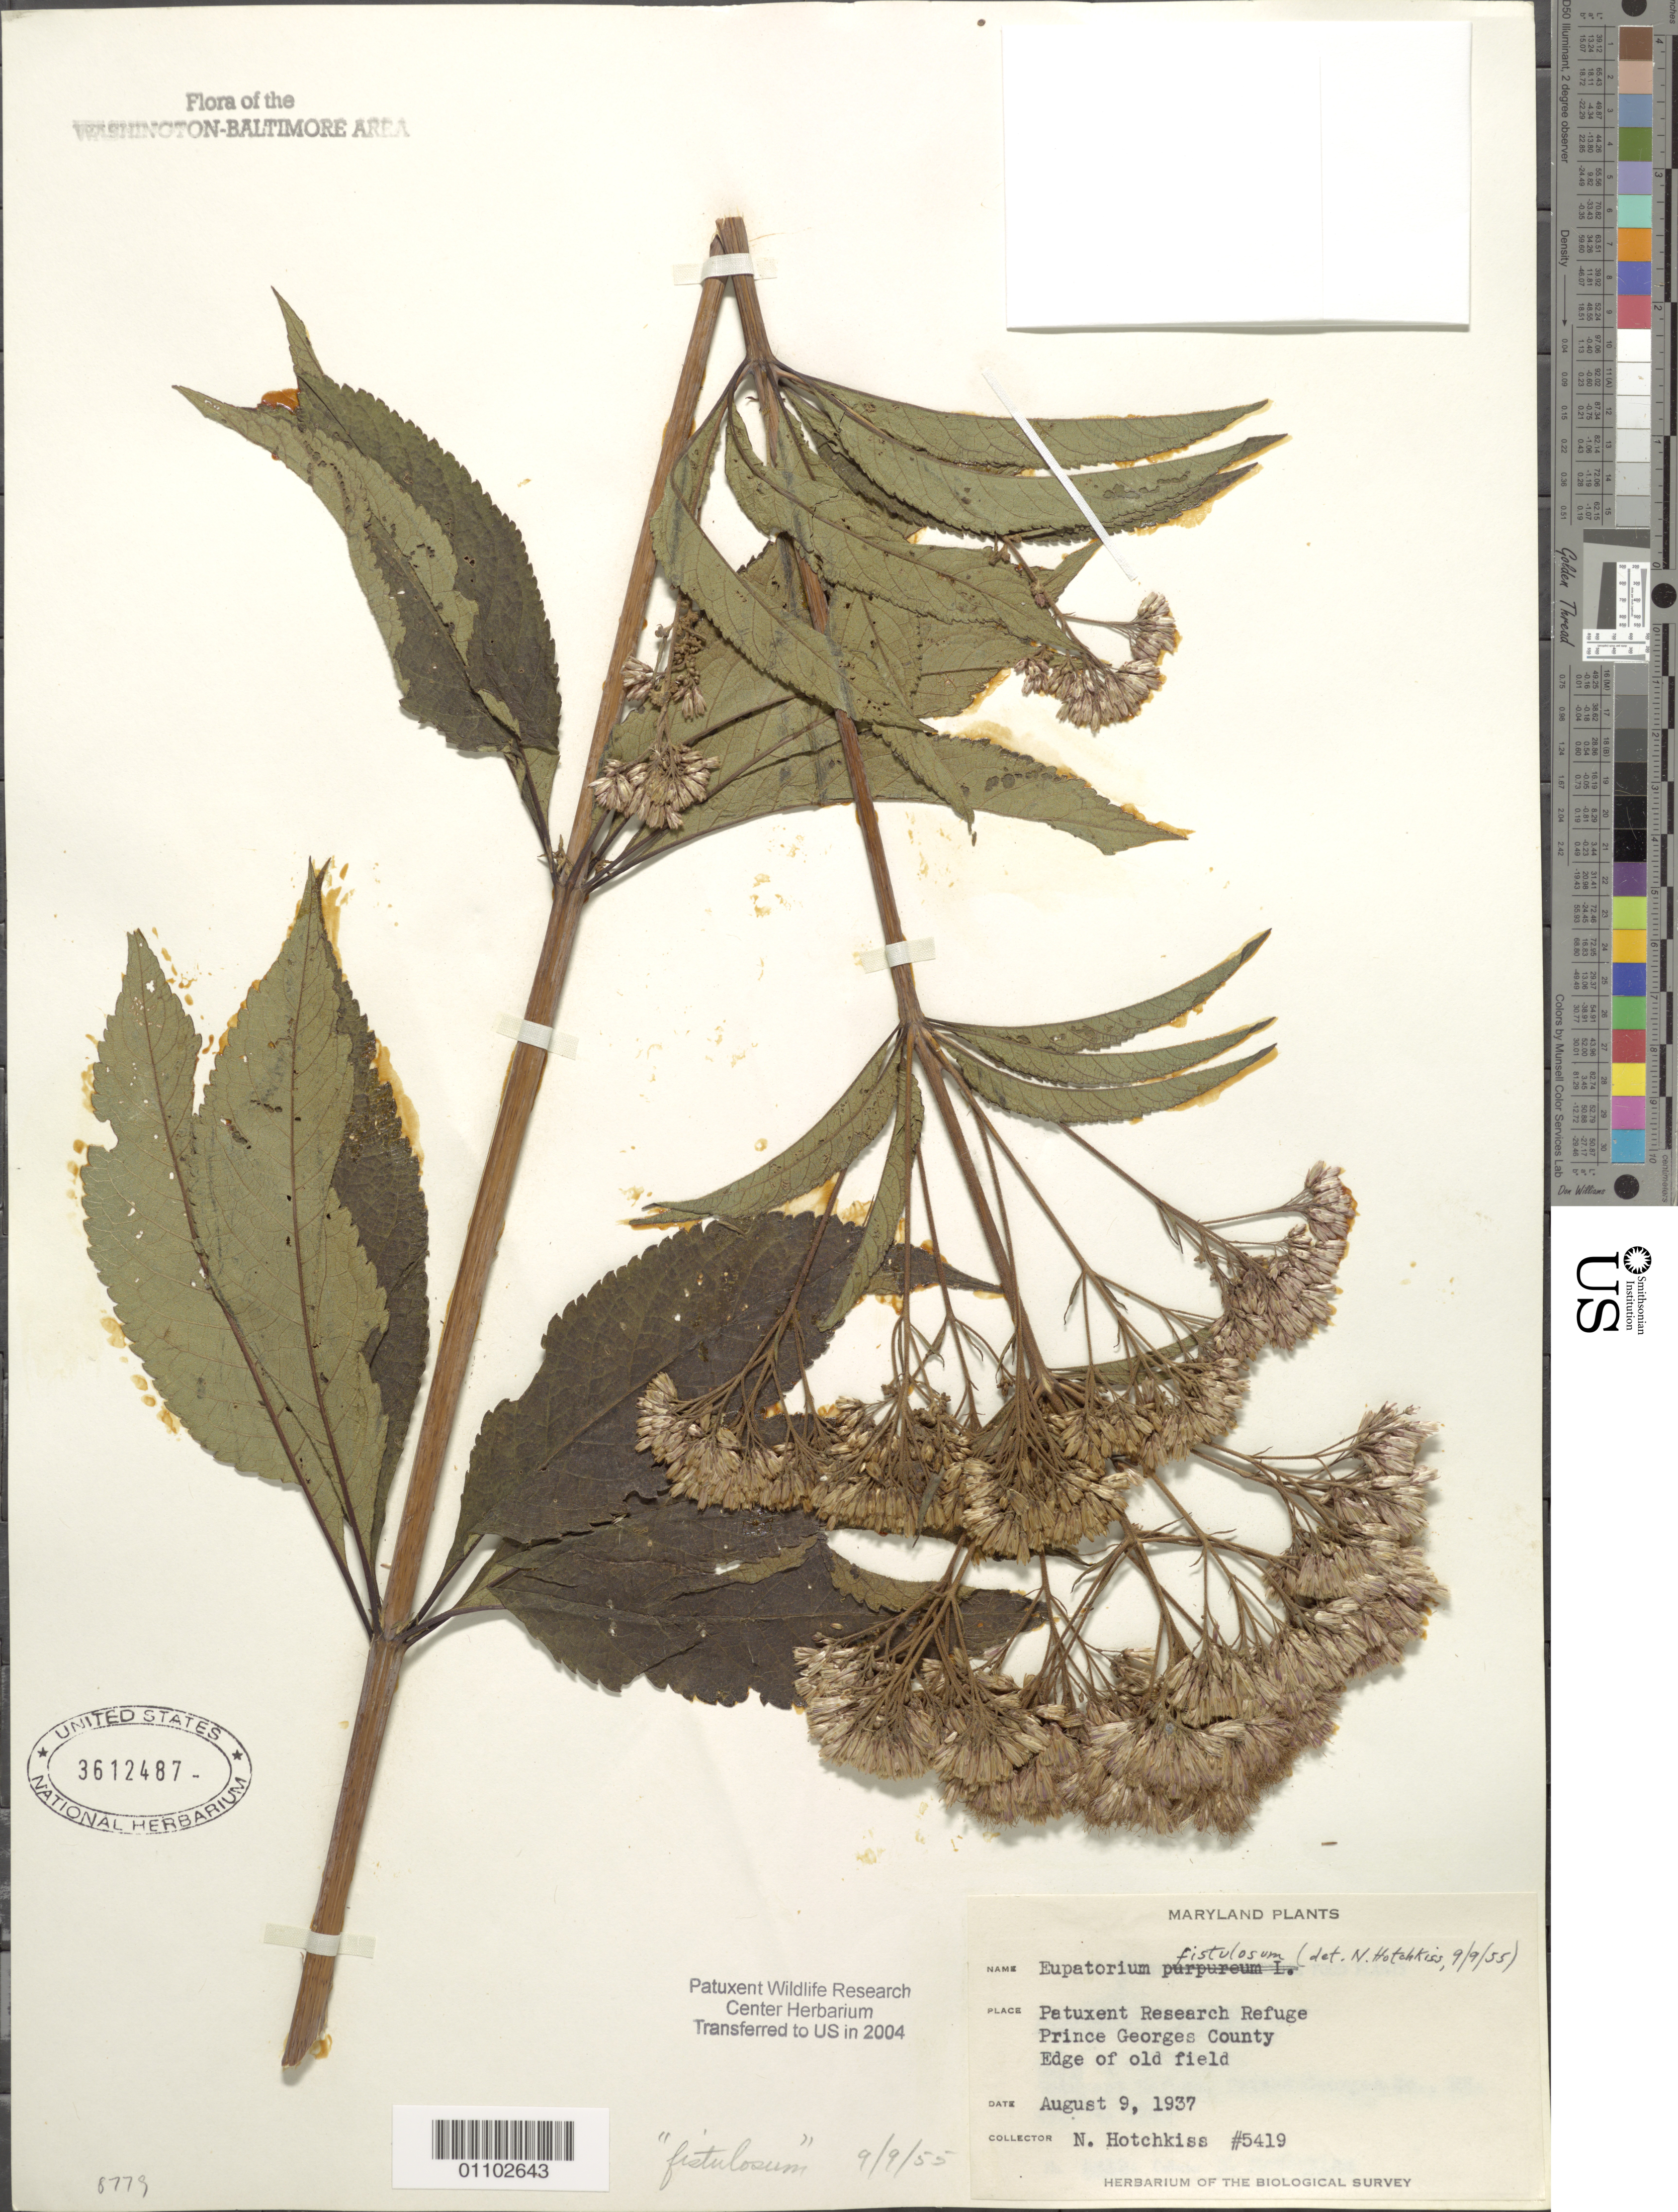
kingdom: Plantae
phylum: Tracheophyta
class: Magnoliopsida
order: Asterales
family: Asteraceae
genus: Eupatorium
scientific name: Eupatorium fistulosum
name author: Barratt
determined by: Hotchkiss, N.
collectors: N. Hotchkiss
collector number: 5419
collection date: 1937-08-09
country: United States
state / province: Maryland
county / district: Prince George's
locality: Patuxent Research Refuge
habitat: Edge of old field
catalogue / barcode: US 3612487